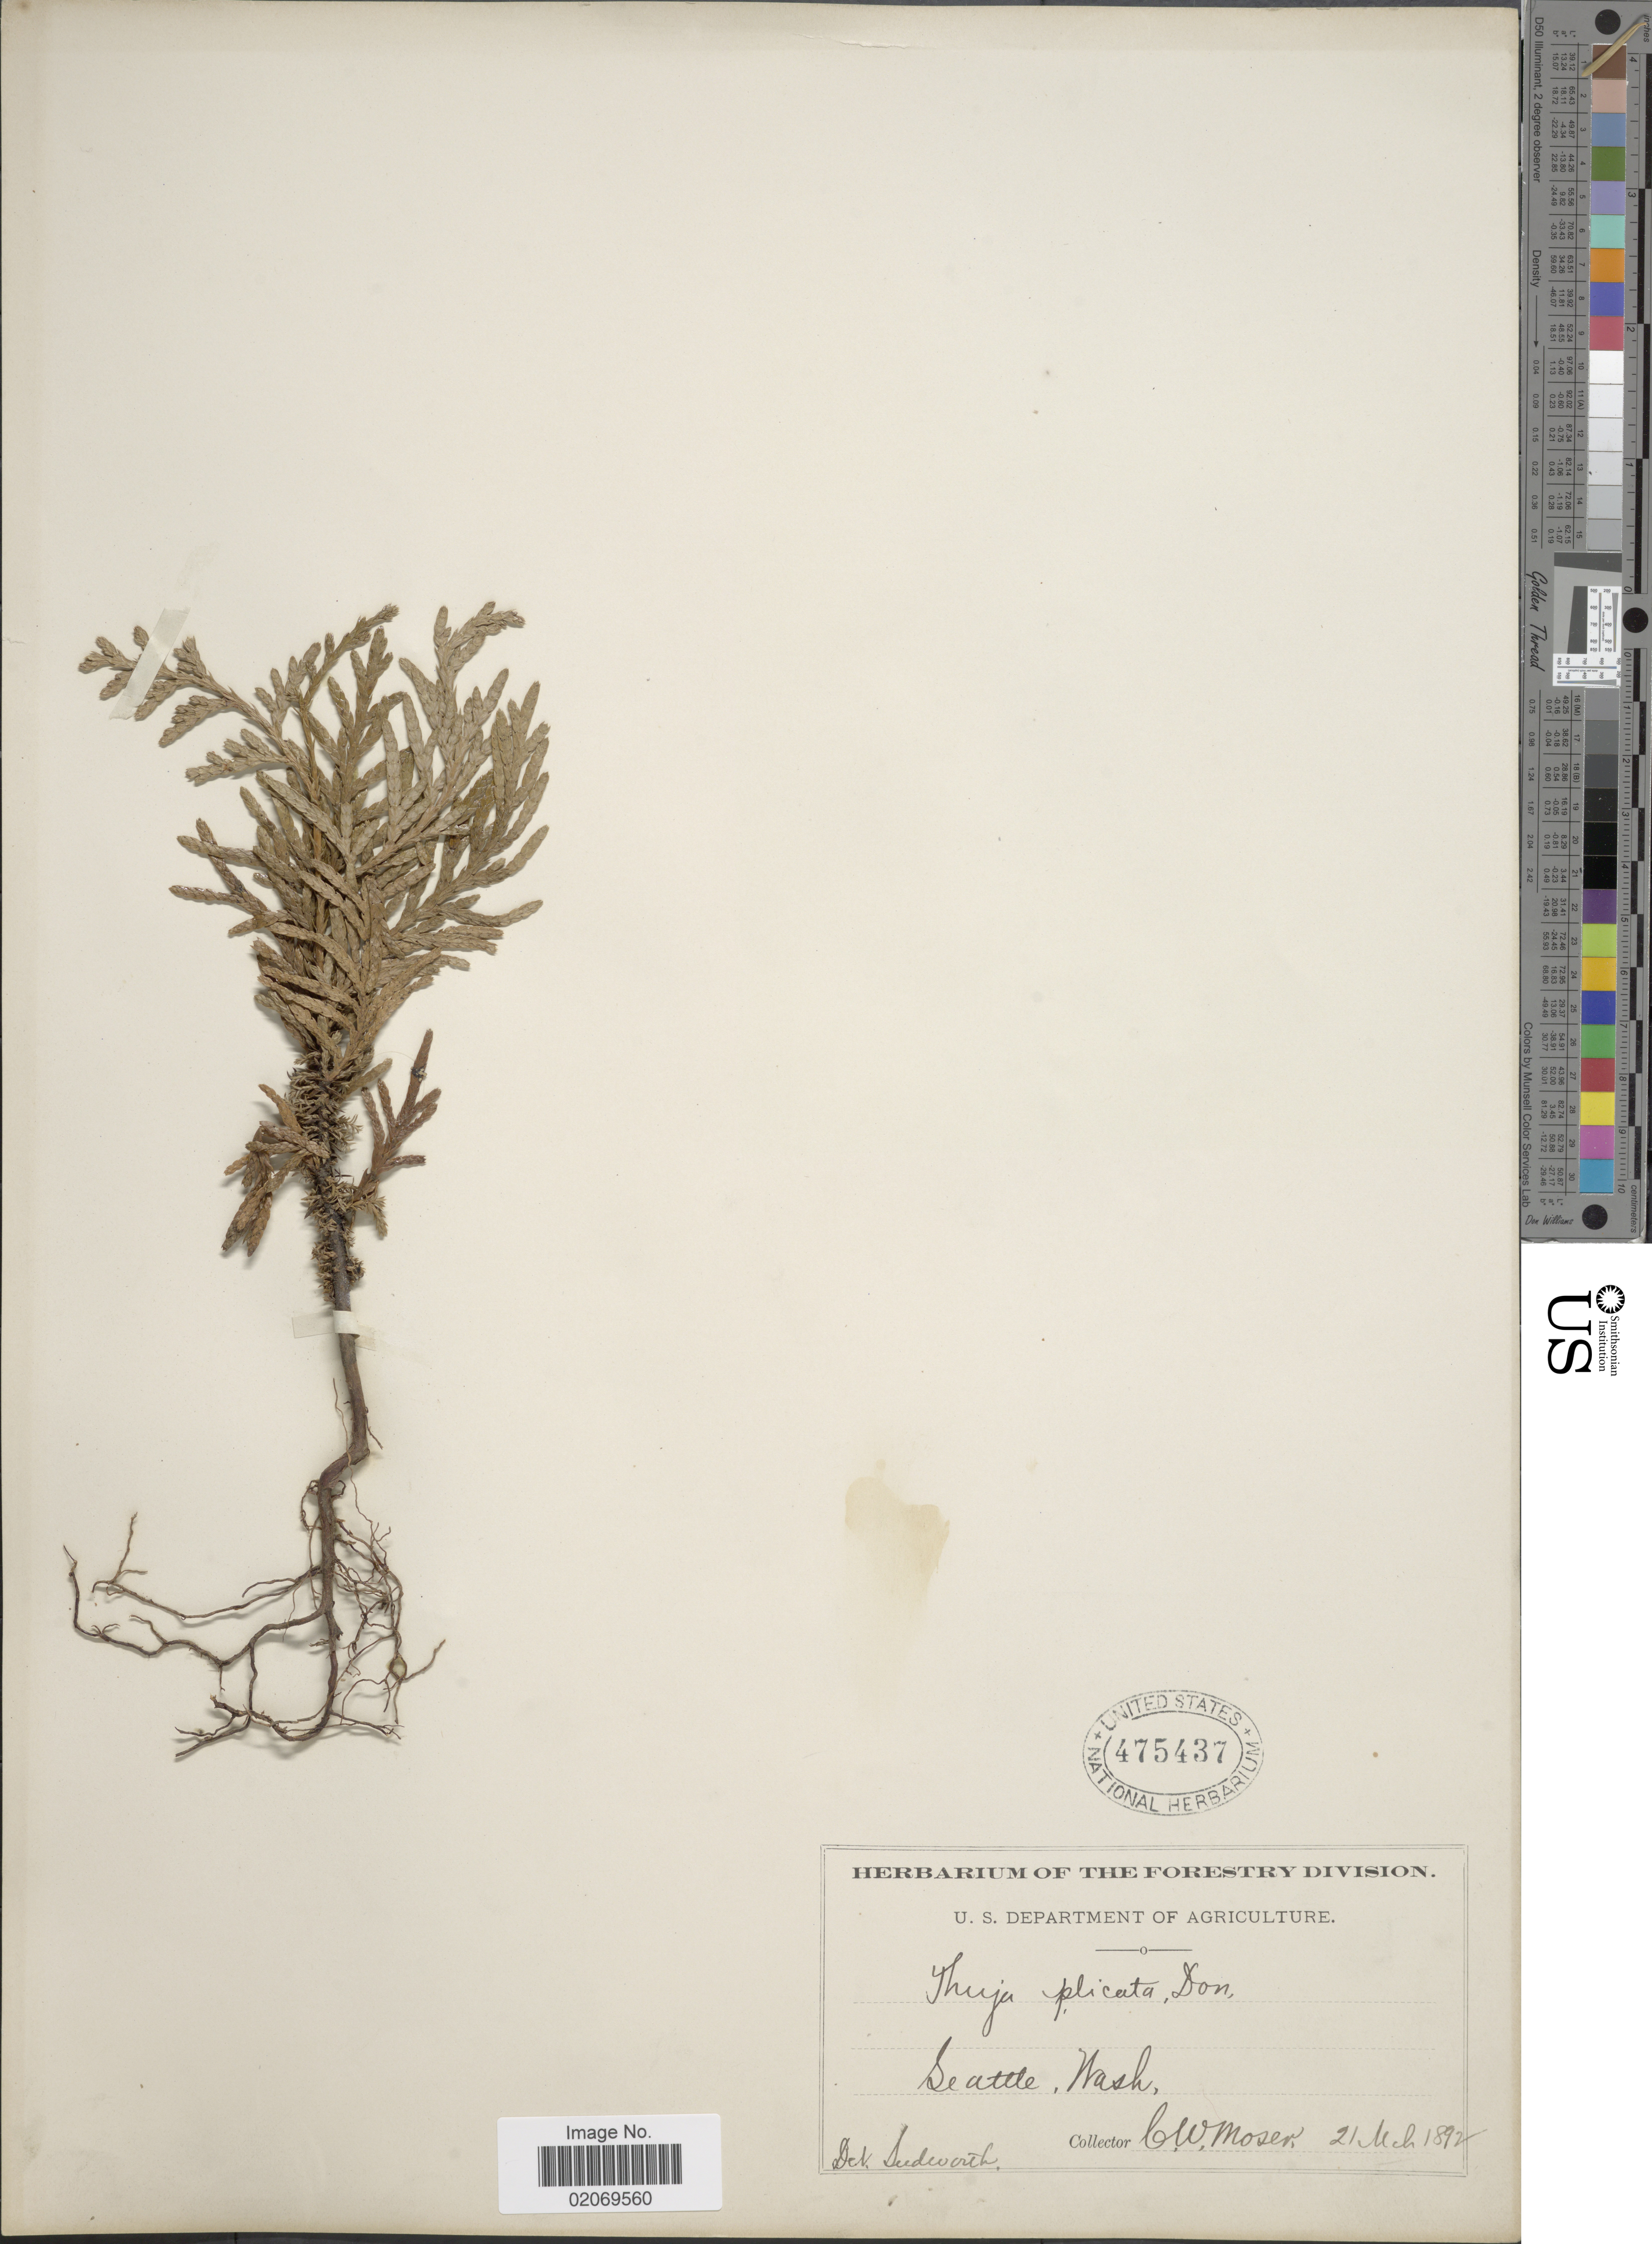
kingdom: Plantae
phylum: Tracheophyta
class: Pinopsida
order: Pinales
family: Cupressaceae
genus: Thuja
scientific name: Thuja plicata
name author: Donn & D. Don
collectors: C. Moser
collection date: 1892-03-21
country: United States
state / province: Washington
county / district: King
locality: Seattle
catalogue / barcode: US 475437